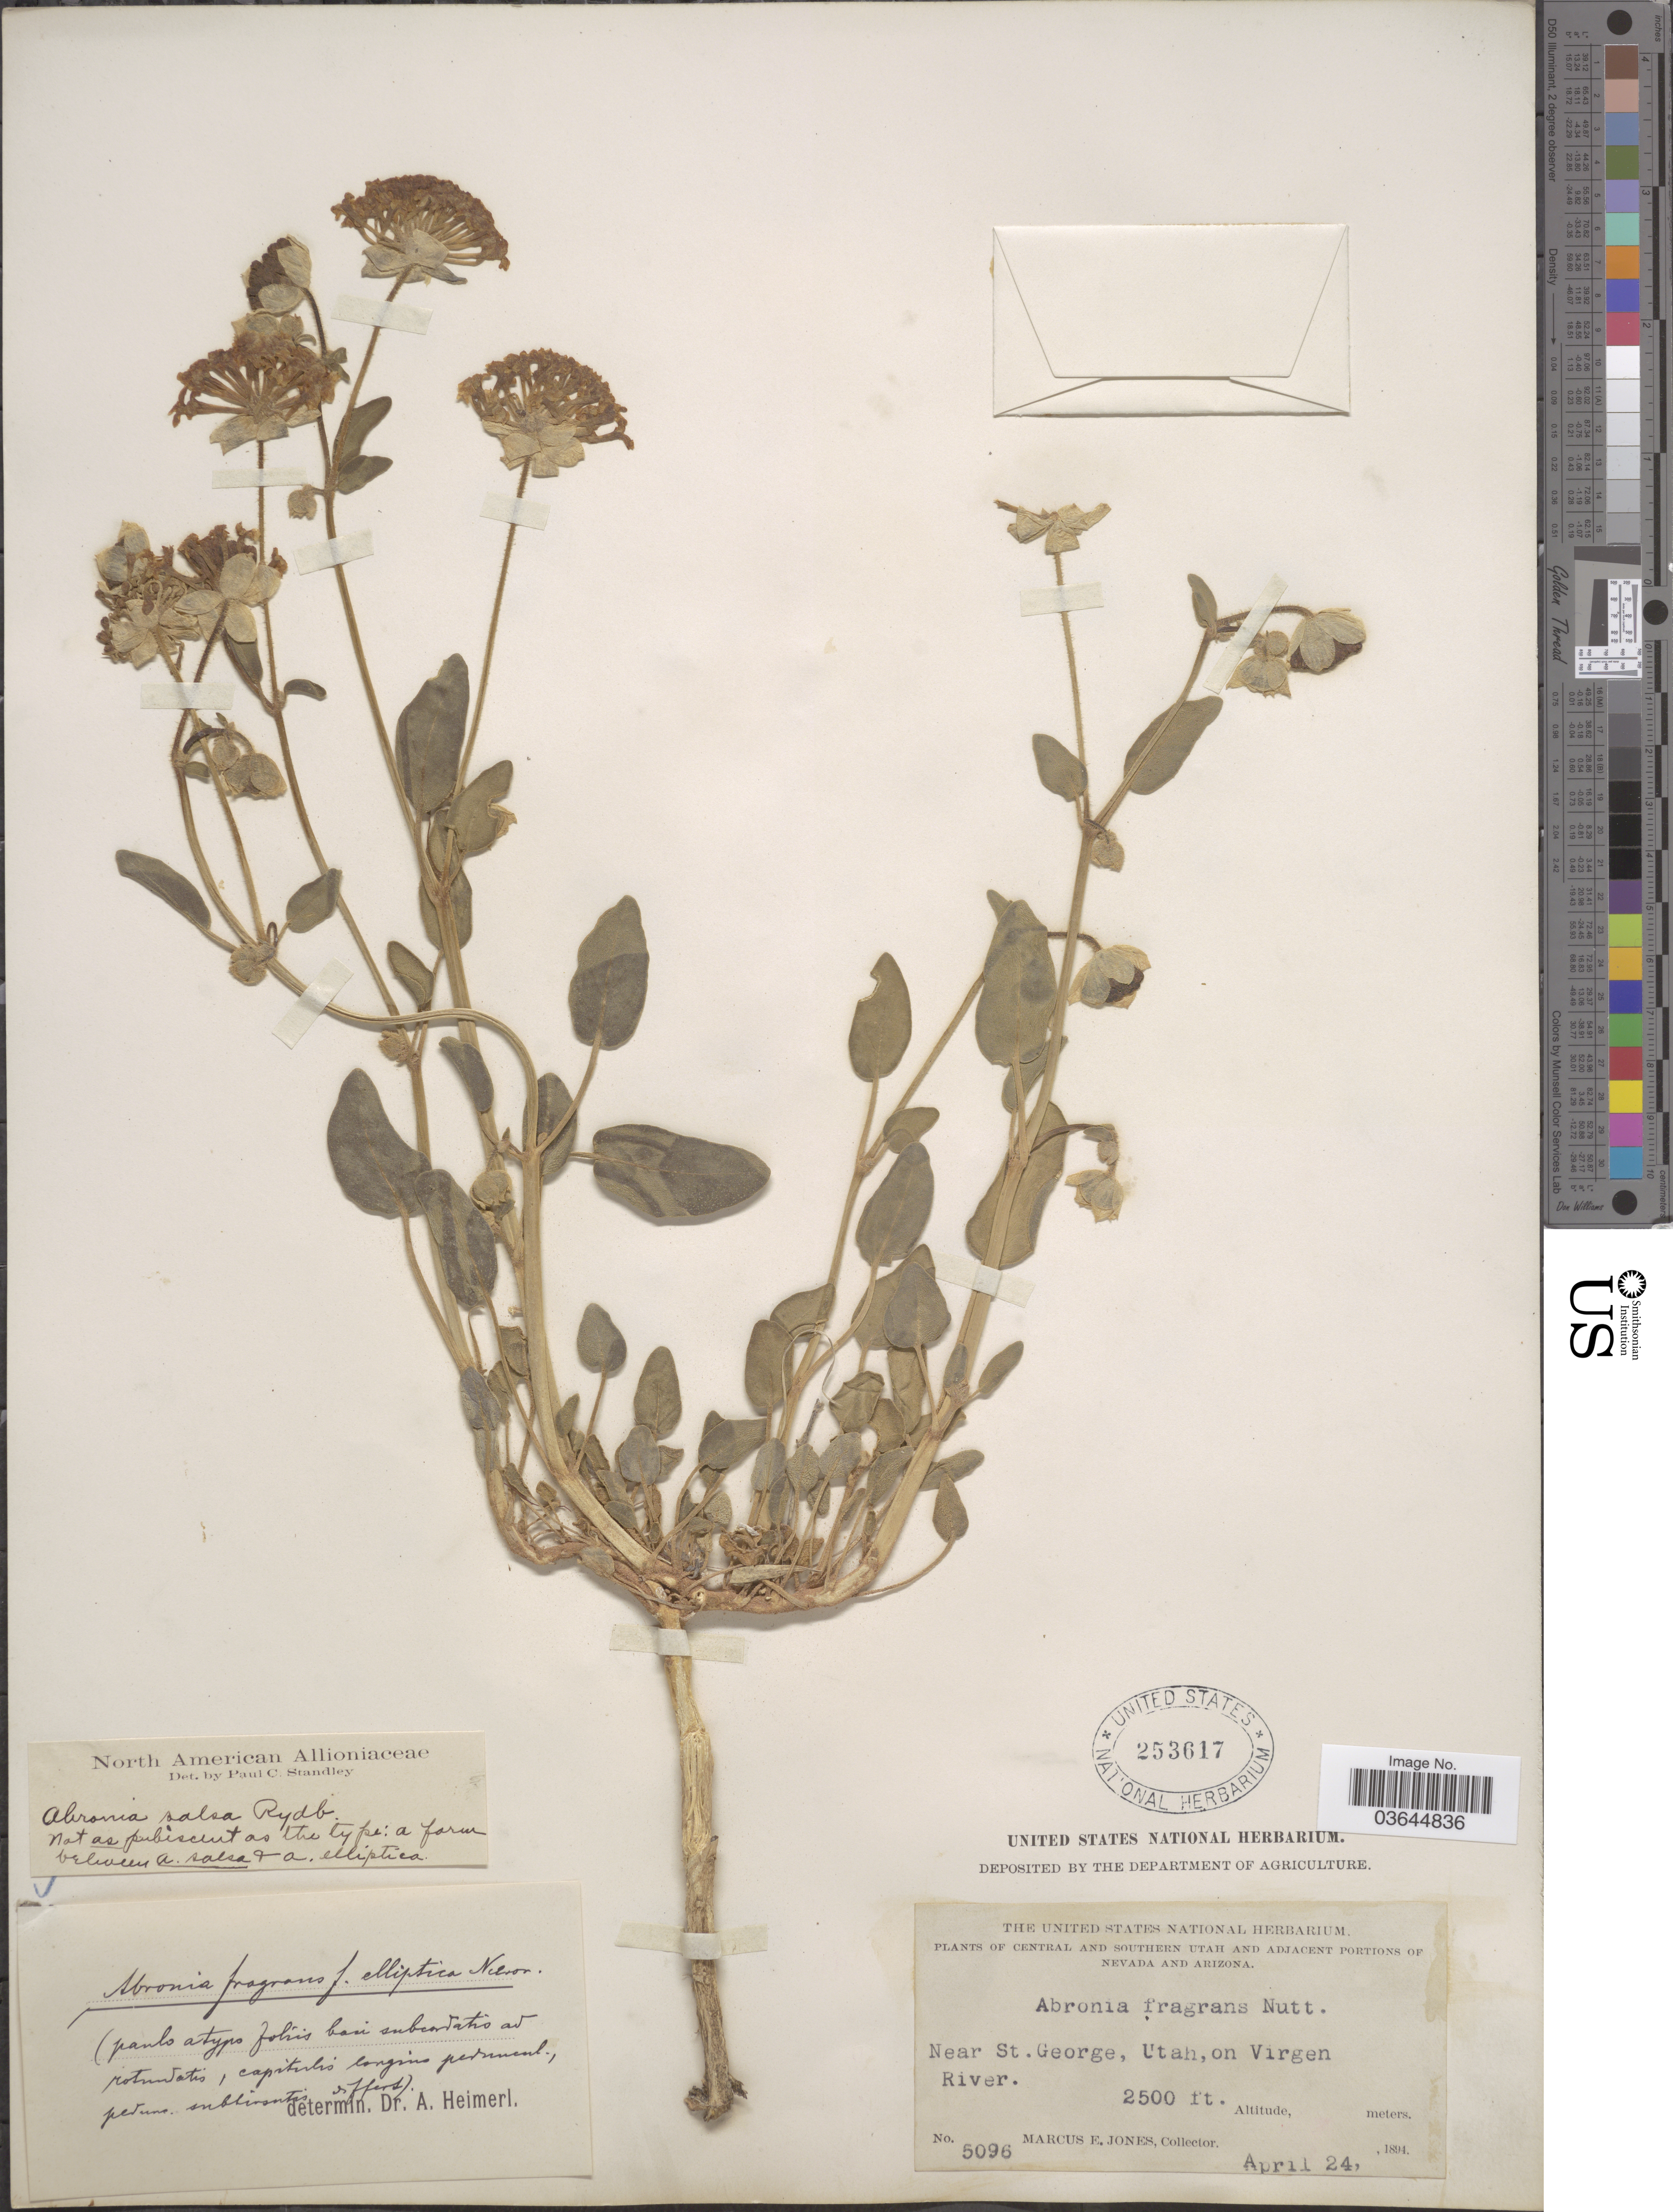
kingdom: Plantae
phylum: Tracheophyta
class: Magnoliopsida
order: Caryophyllales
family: Nyctaginaceae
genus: Abronia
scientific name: Abronia salsa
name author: Rydb.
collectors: M. E. Jones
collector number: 5096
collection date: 1894-04-24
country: United States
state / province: Utah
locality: Central and Southern Utah. Near St. George, on Virgen River.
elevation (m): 762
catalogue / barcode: US 253617